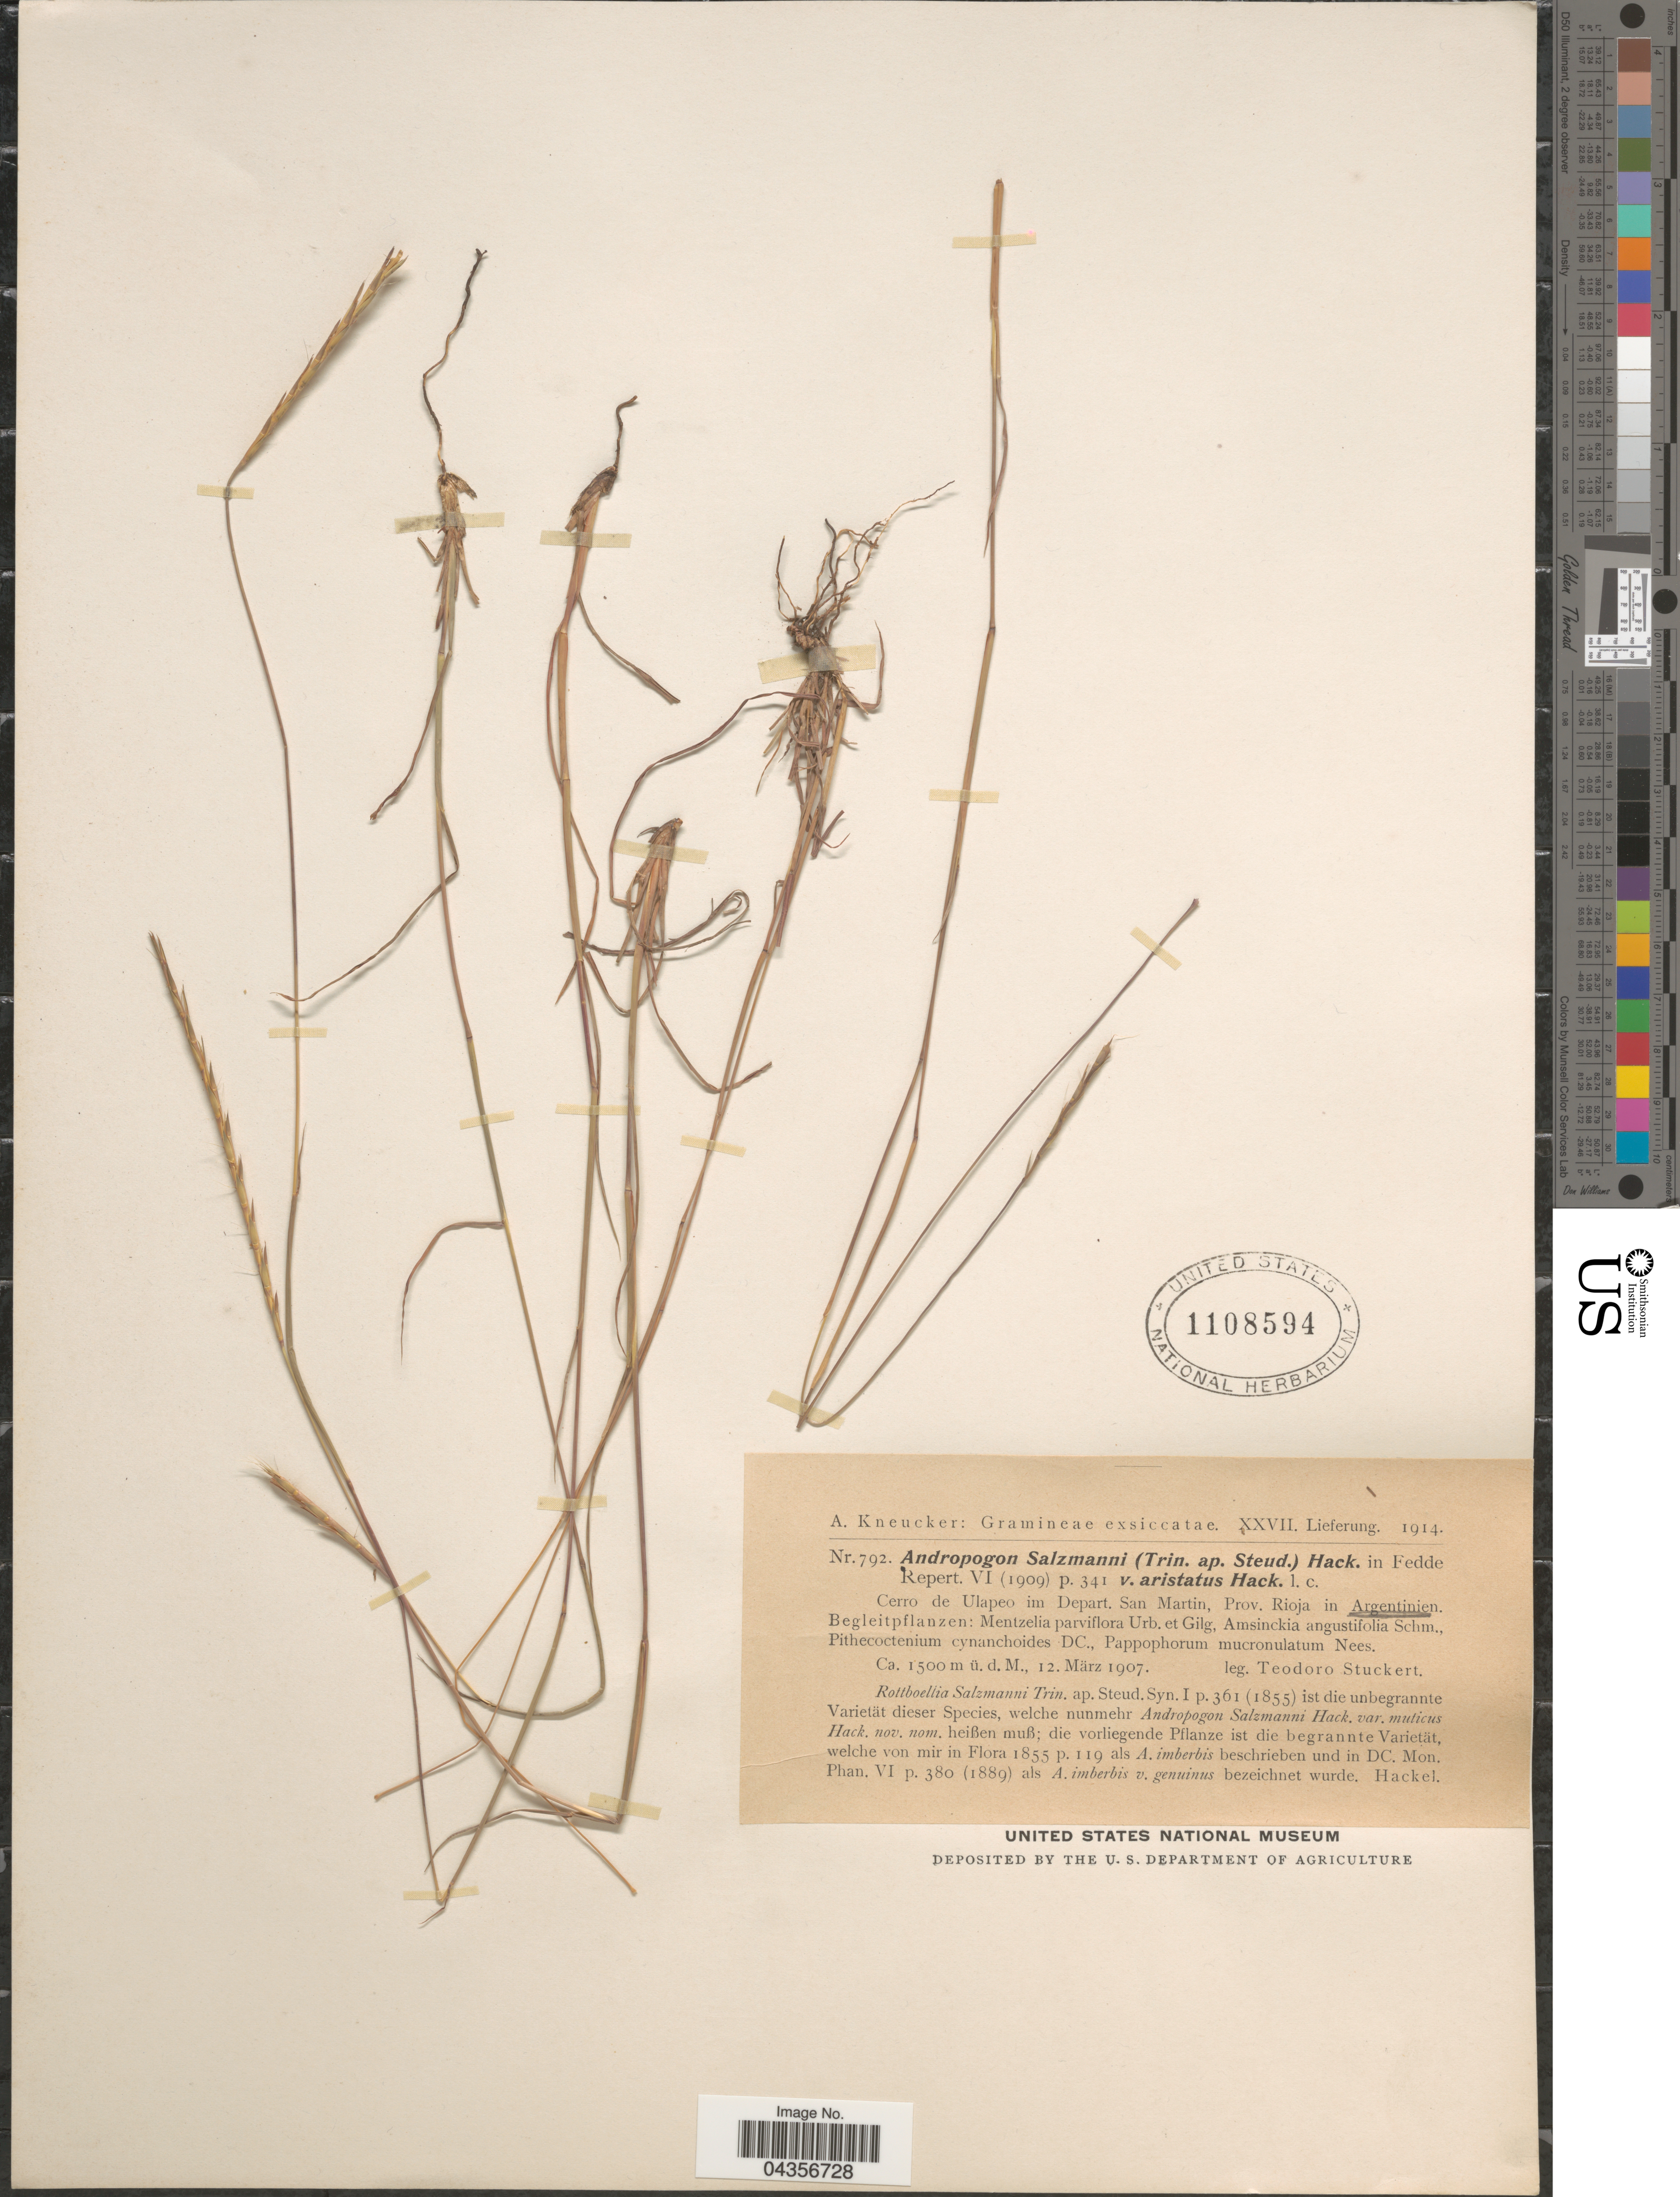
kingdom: Plantae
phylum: Tracheophyta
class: Liliopsida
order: Poales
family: Poaceae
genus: Schizachyrium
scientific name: Schizachyrium salzmanii var. aristatum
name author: (Hack.) Peichoto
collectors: T. Stuckert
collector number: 792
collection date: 1907-03-12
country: Argentina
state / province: La Rioja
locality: Cerro de Ulapeo im Depart. San Martin, Prov. Rioja in Argentinien.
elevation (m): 1500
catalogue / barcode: US 1108594